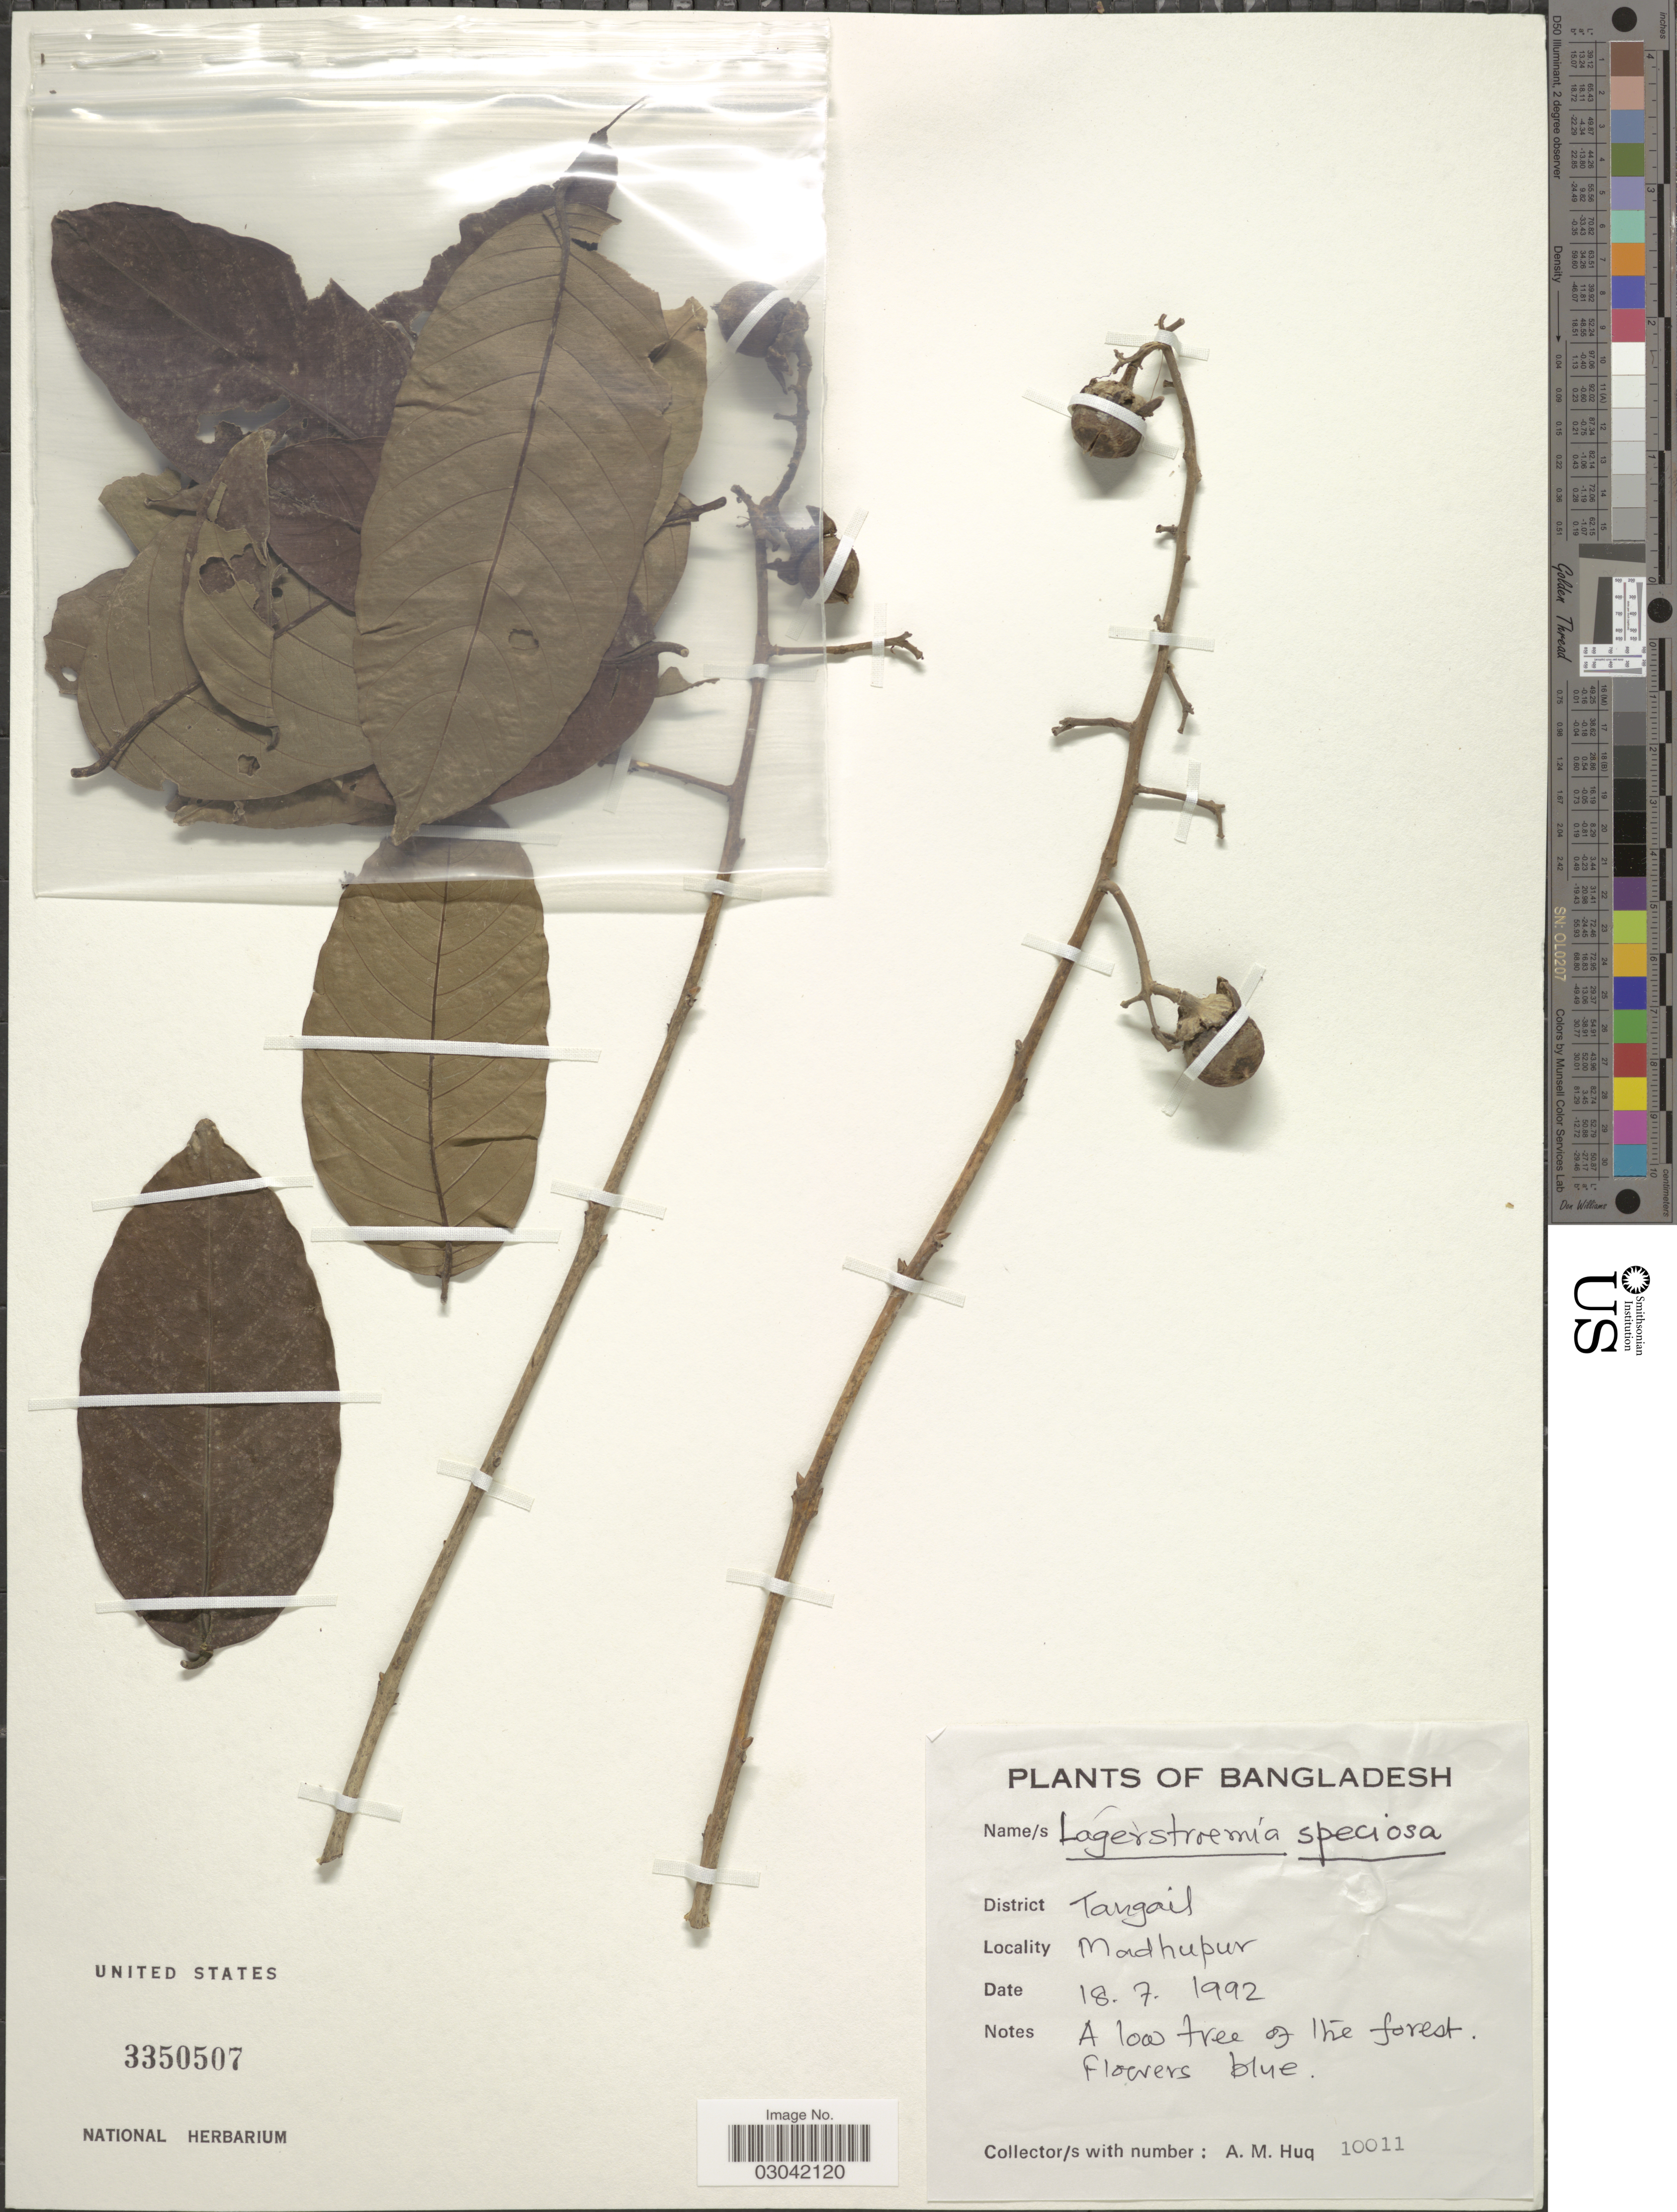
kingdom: Plantae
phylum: Tracheophyta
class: Magnoliopsida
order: Myrtales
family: Lythraceae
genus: Lagerstroemia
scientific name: Lagerstroemia speciosa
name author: (L.) Pers.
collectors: A. M. Huq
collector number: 10011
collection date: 1992-07-18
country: Bangladesh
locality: District Tangail. Madhupur.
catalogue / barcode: US 3350507